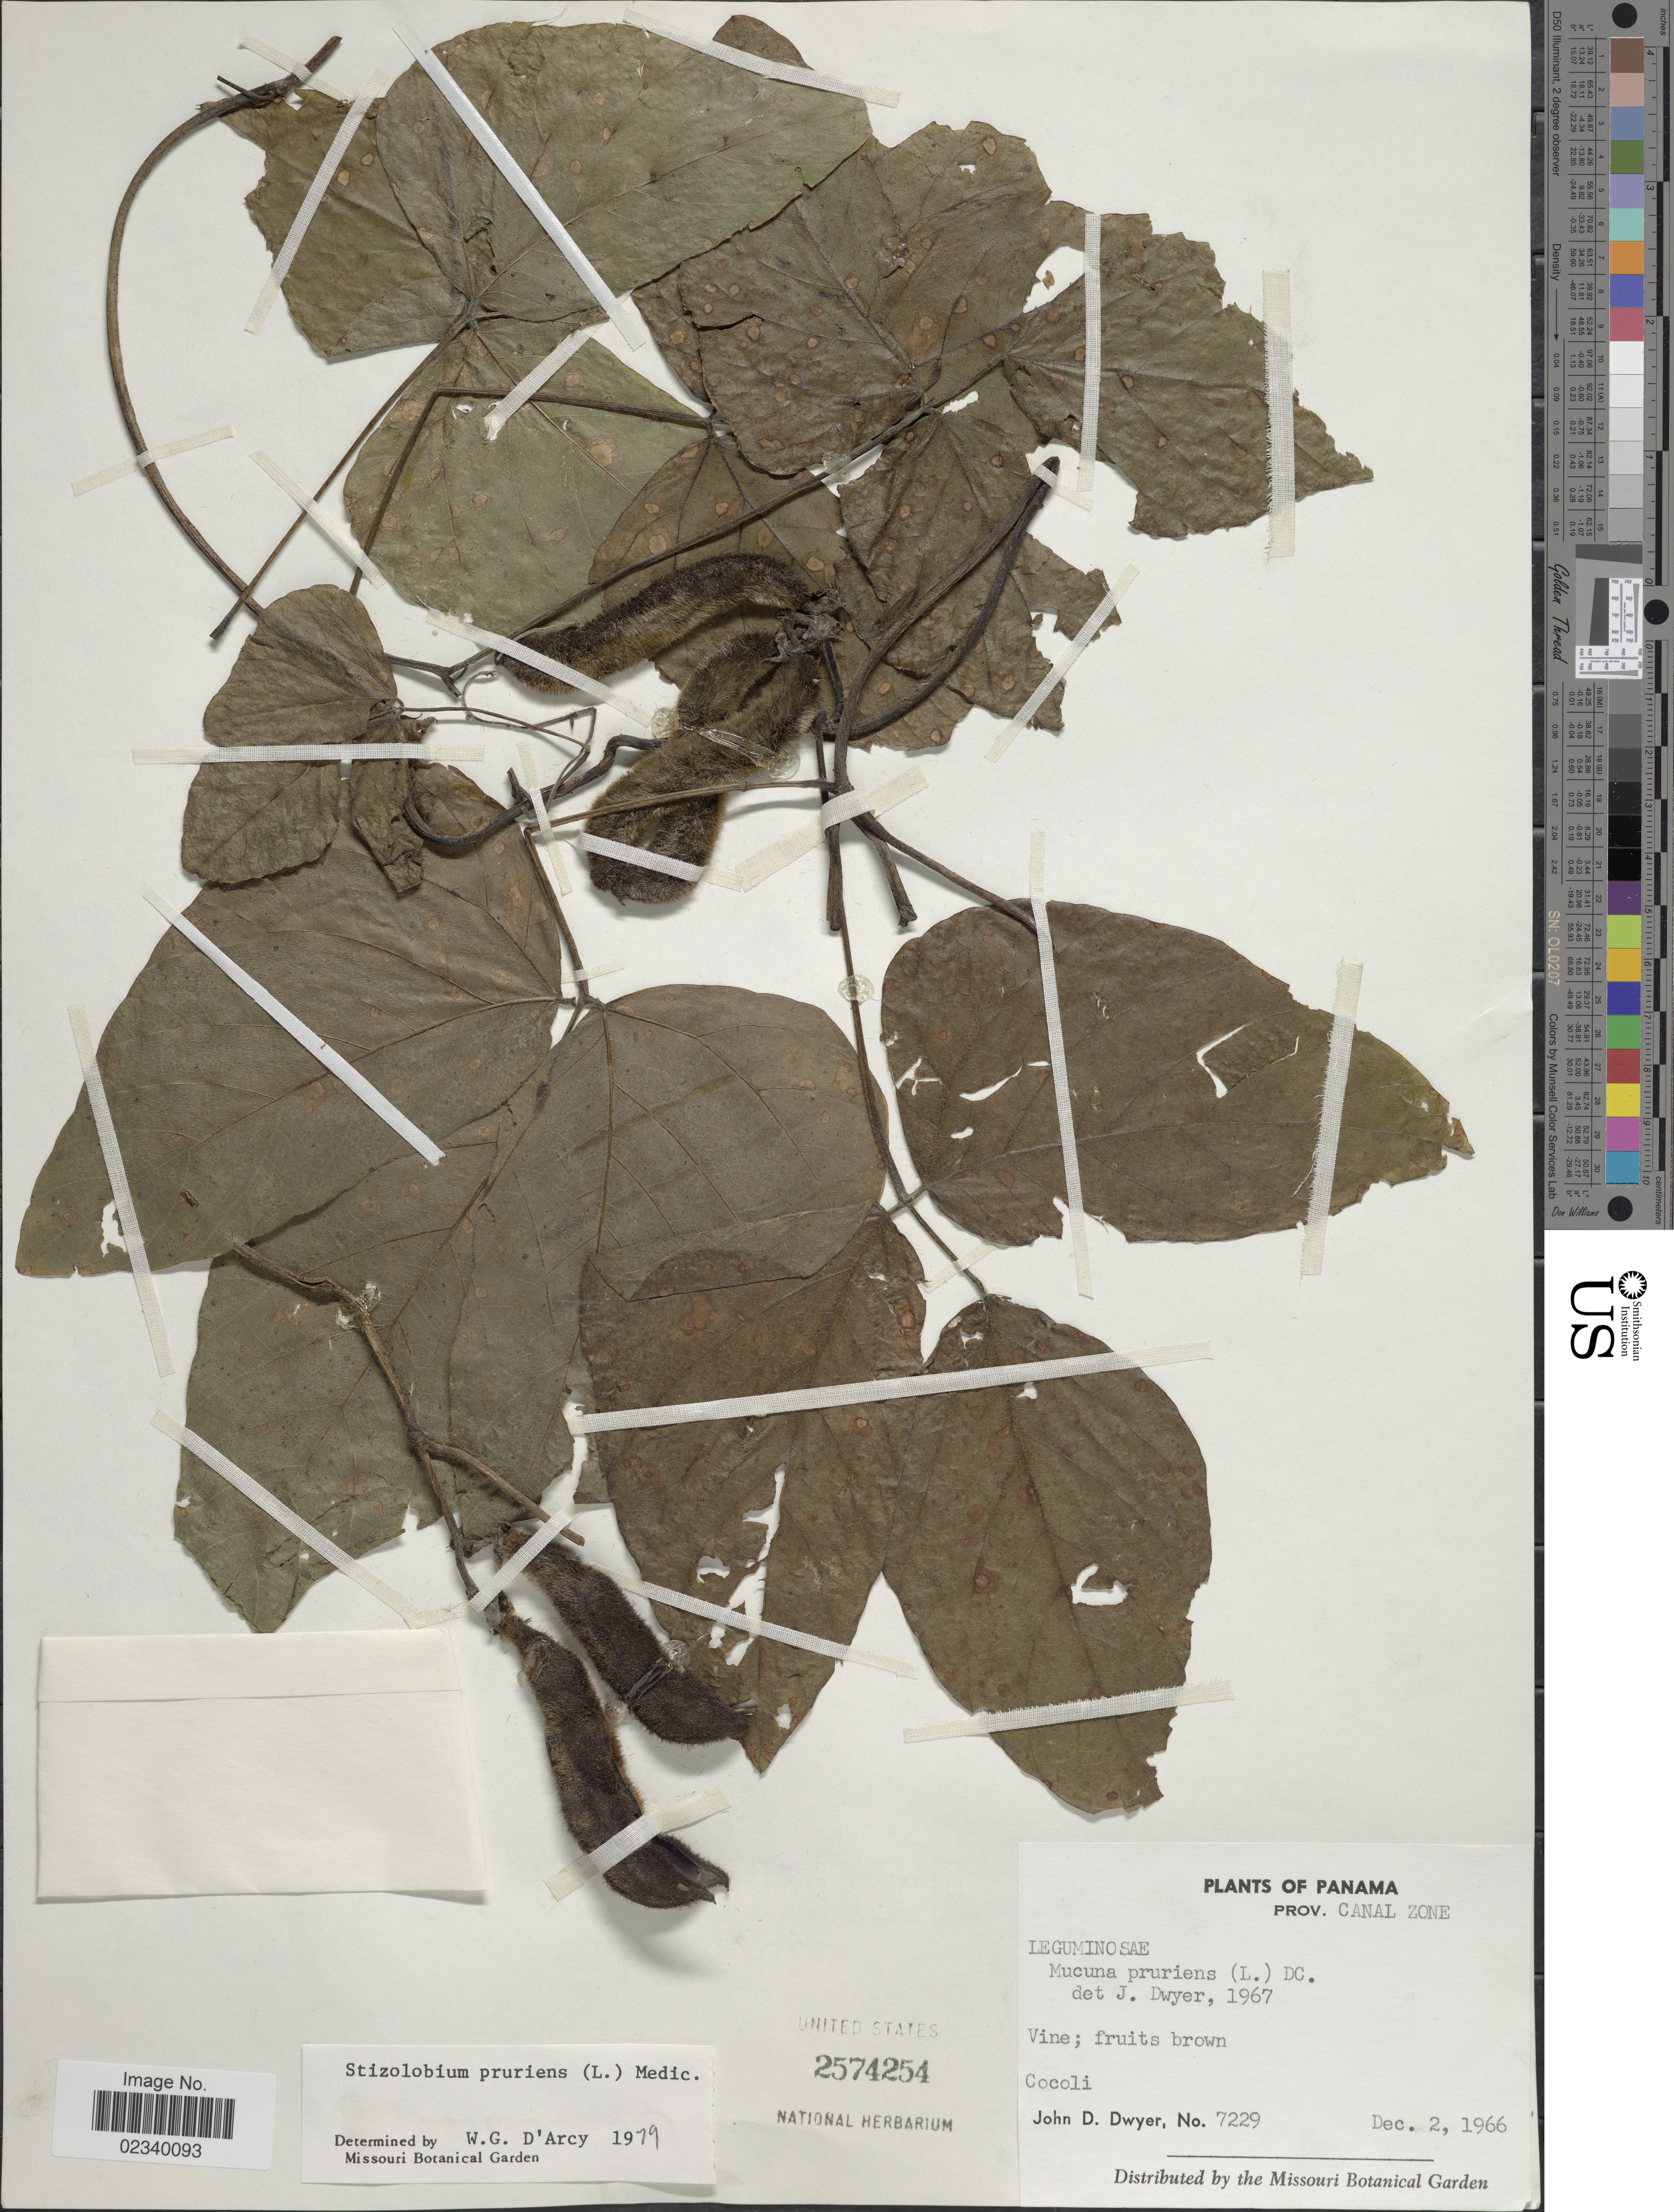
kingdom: Plantae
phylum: Tracheophyta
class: Magnoliopsida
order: Fabales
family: Fabaceae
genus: Mucuna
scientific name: Mucuna pruriens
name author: (L.) DC.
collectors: J. D. Dwyer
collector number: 7229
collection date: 1966-12-02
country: Panama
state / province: Panamá Oeste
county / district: Canal Zone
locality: Prov. Cocoli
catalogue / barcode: US 2574254